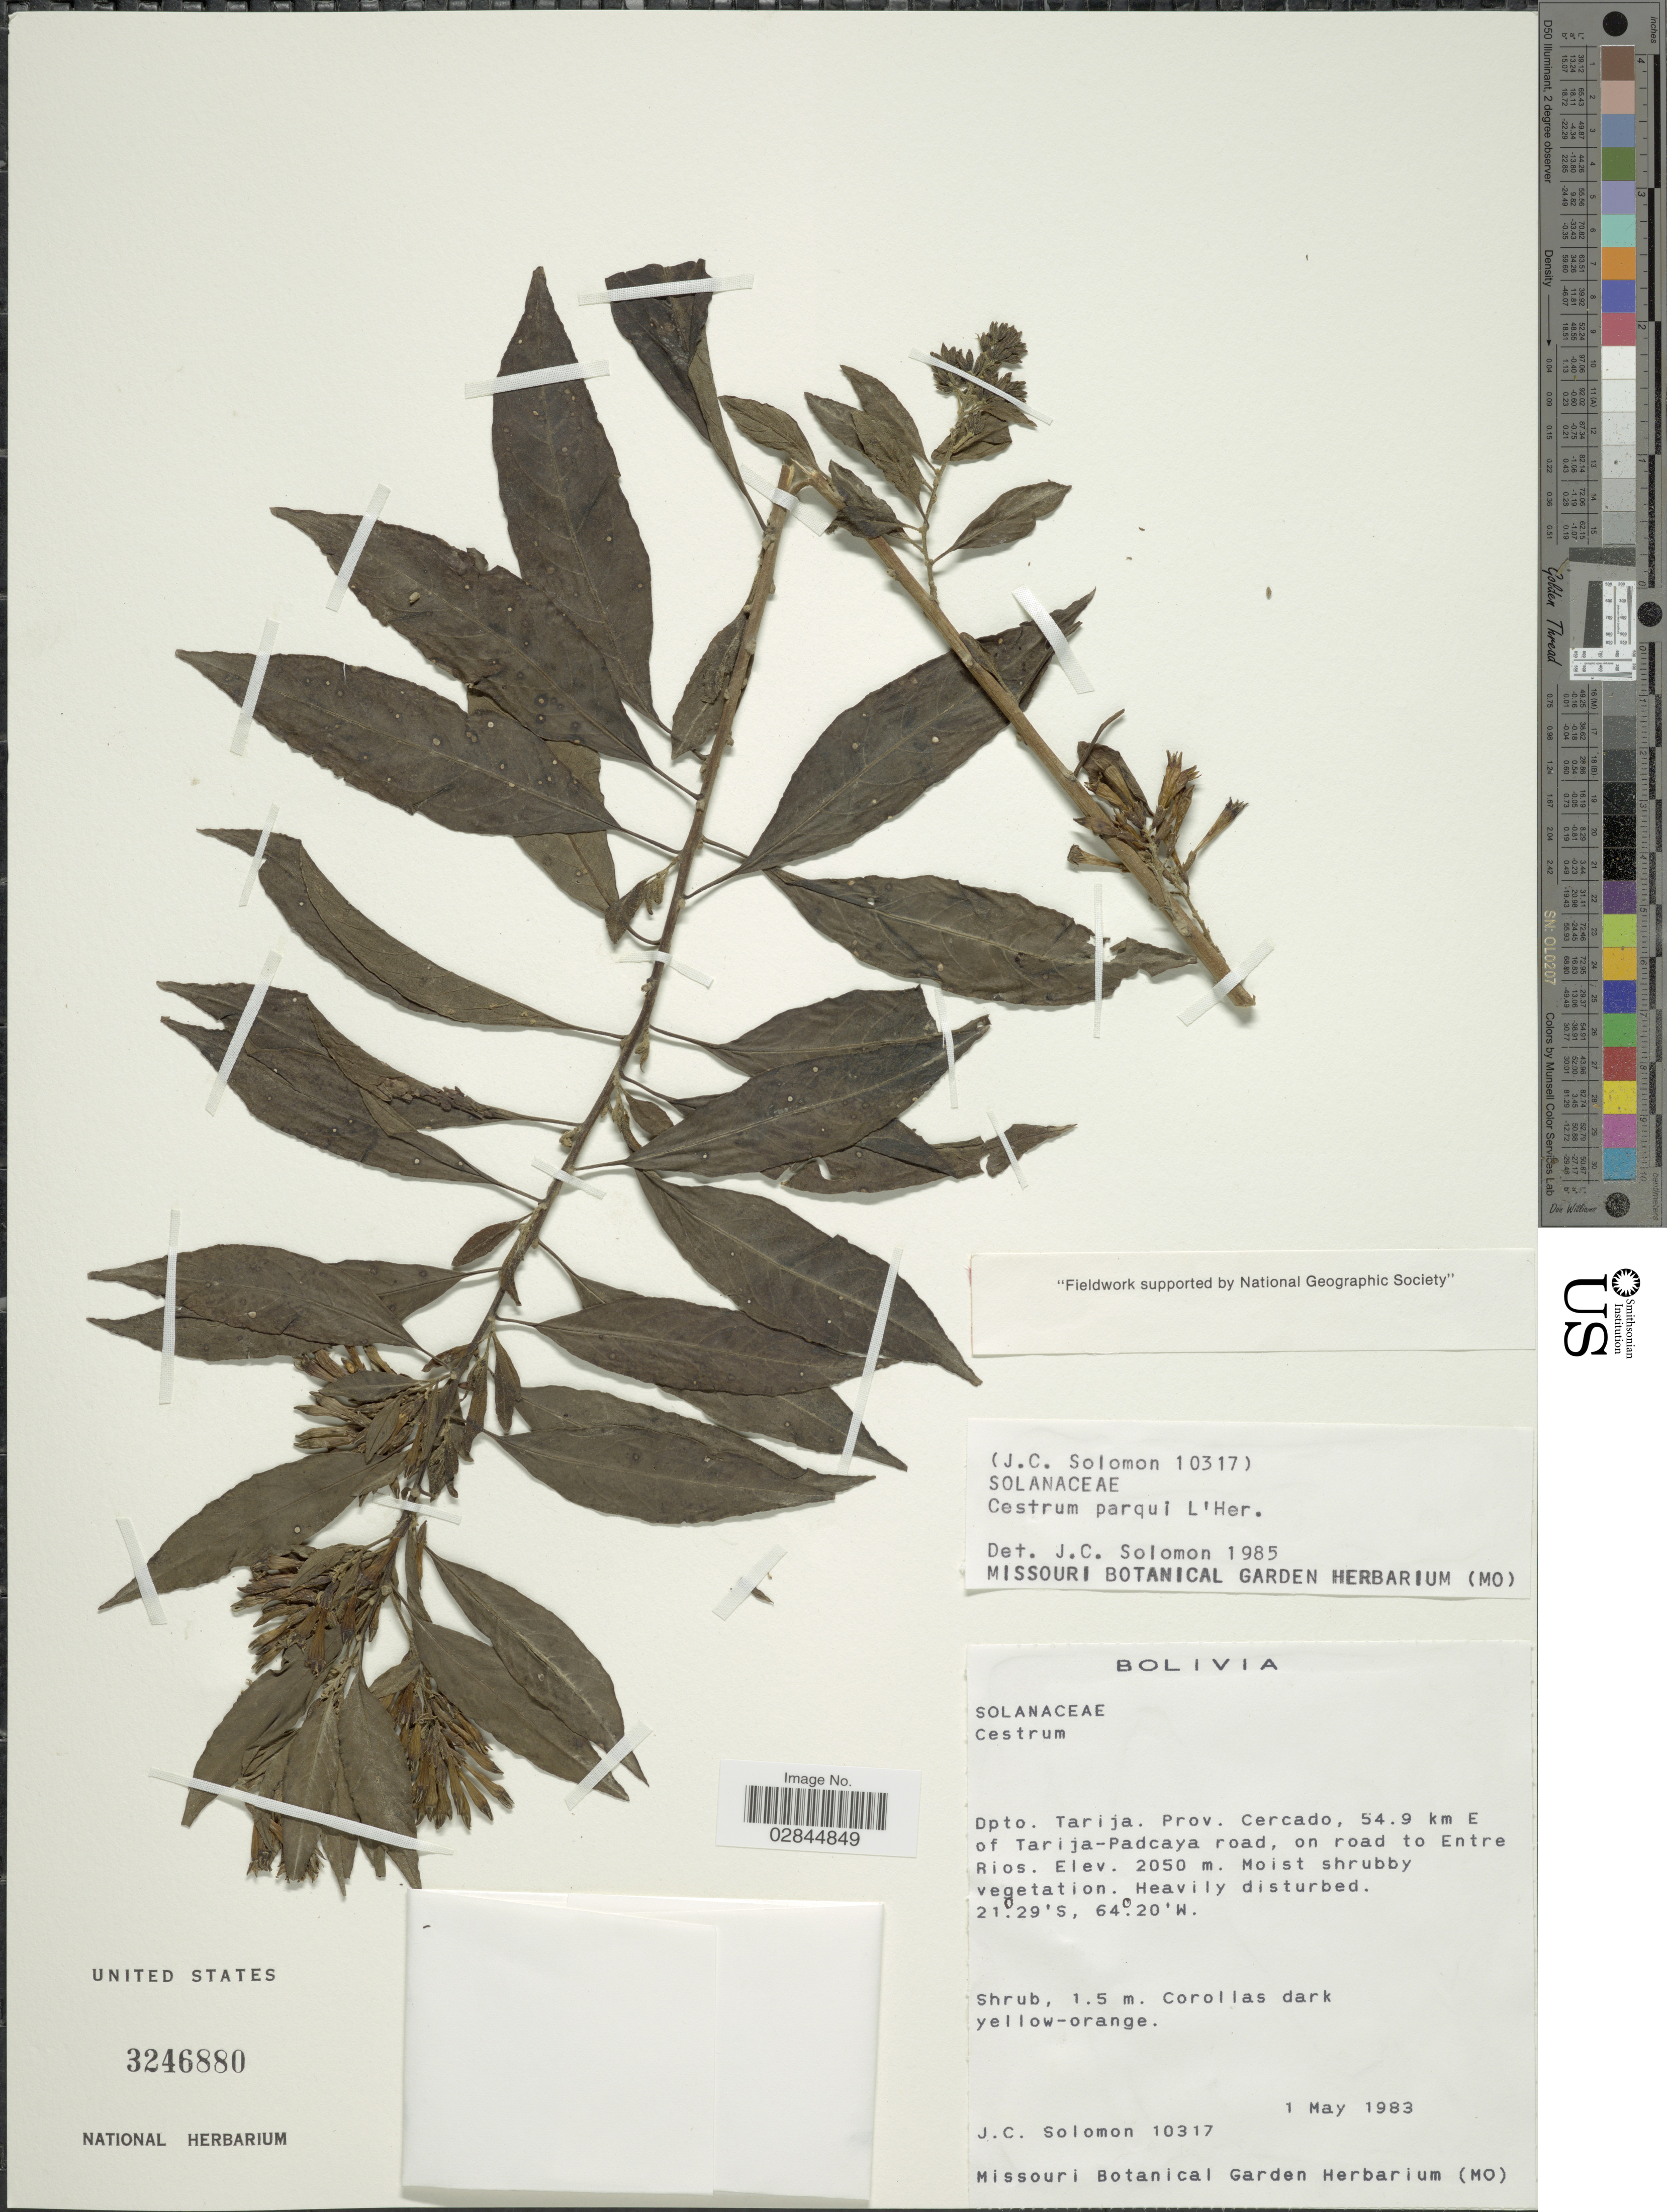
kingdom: Plantae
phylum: Tracheophyta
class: Magnoliopsida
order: Solanales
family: Solanaceae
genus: Cestrum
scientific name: Cestrum parqui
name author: L'Hér.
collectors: J. C. Solomon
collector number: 10317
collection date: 1983-05-01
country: Bolivia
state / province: Tarija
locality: Dpto. Tarija. Prov. Cercado, 54.9 km E of Tarija-Padcaya road, on road to Enre Rios.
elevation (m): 2050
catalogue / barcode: US 3246880